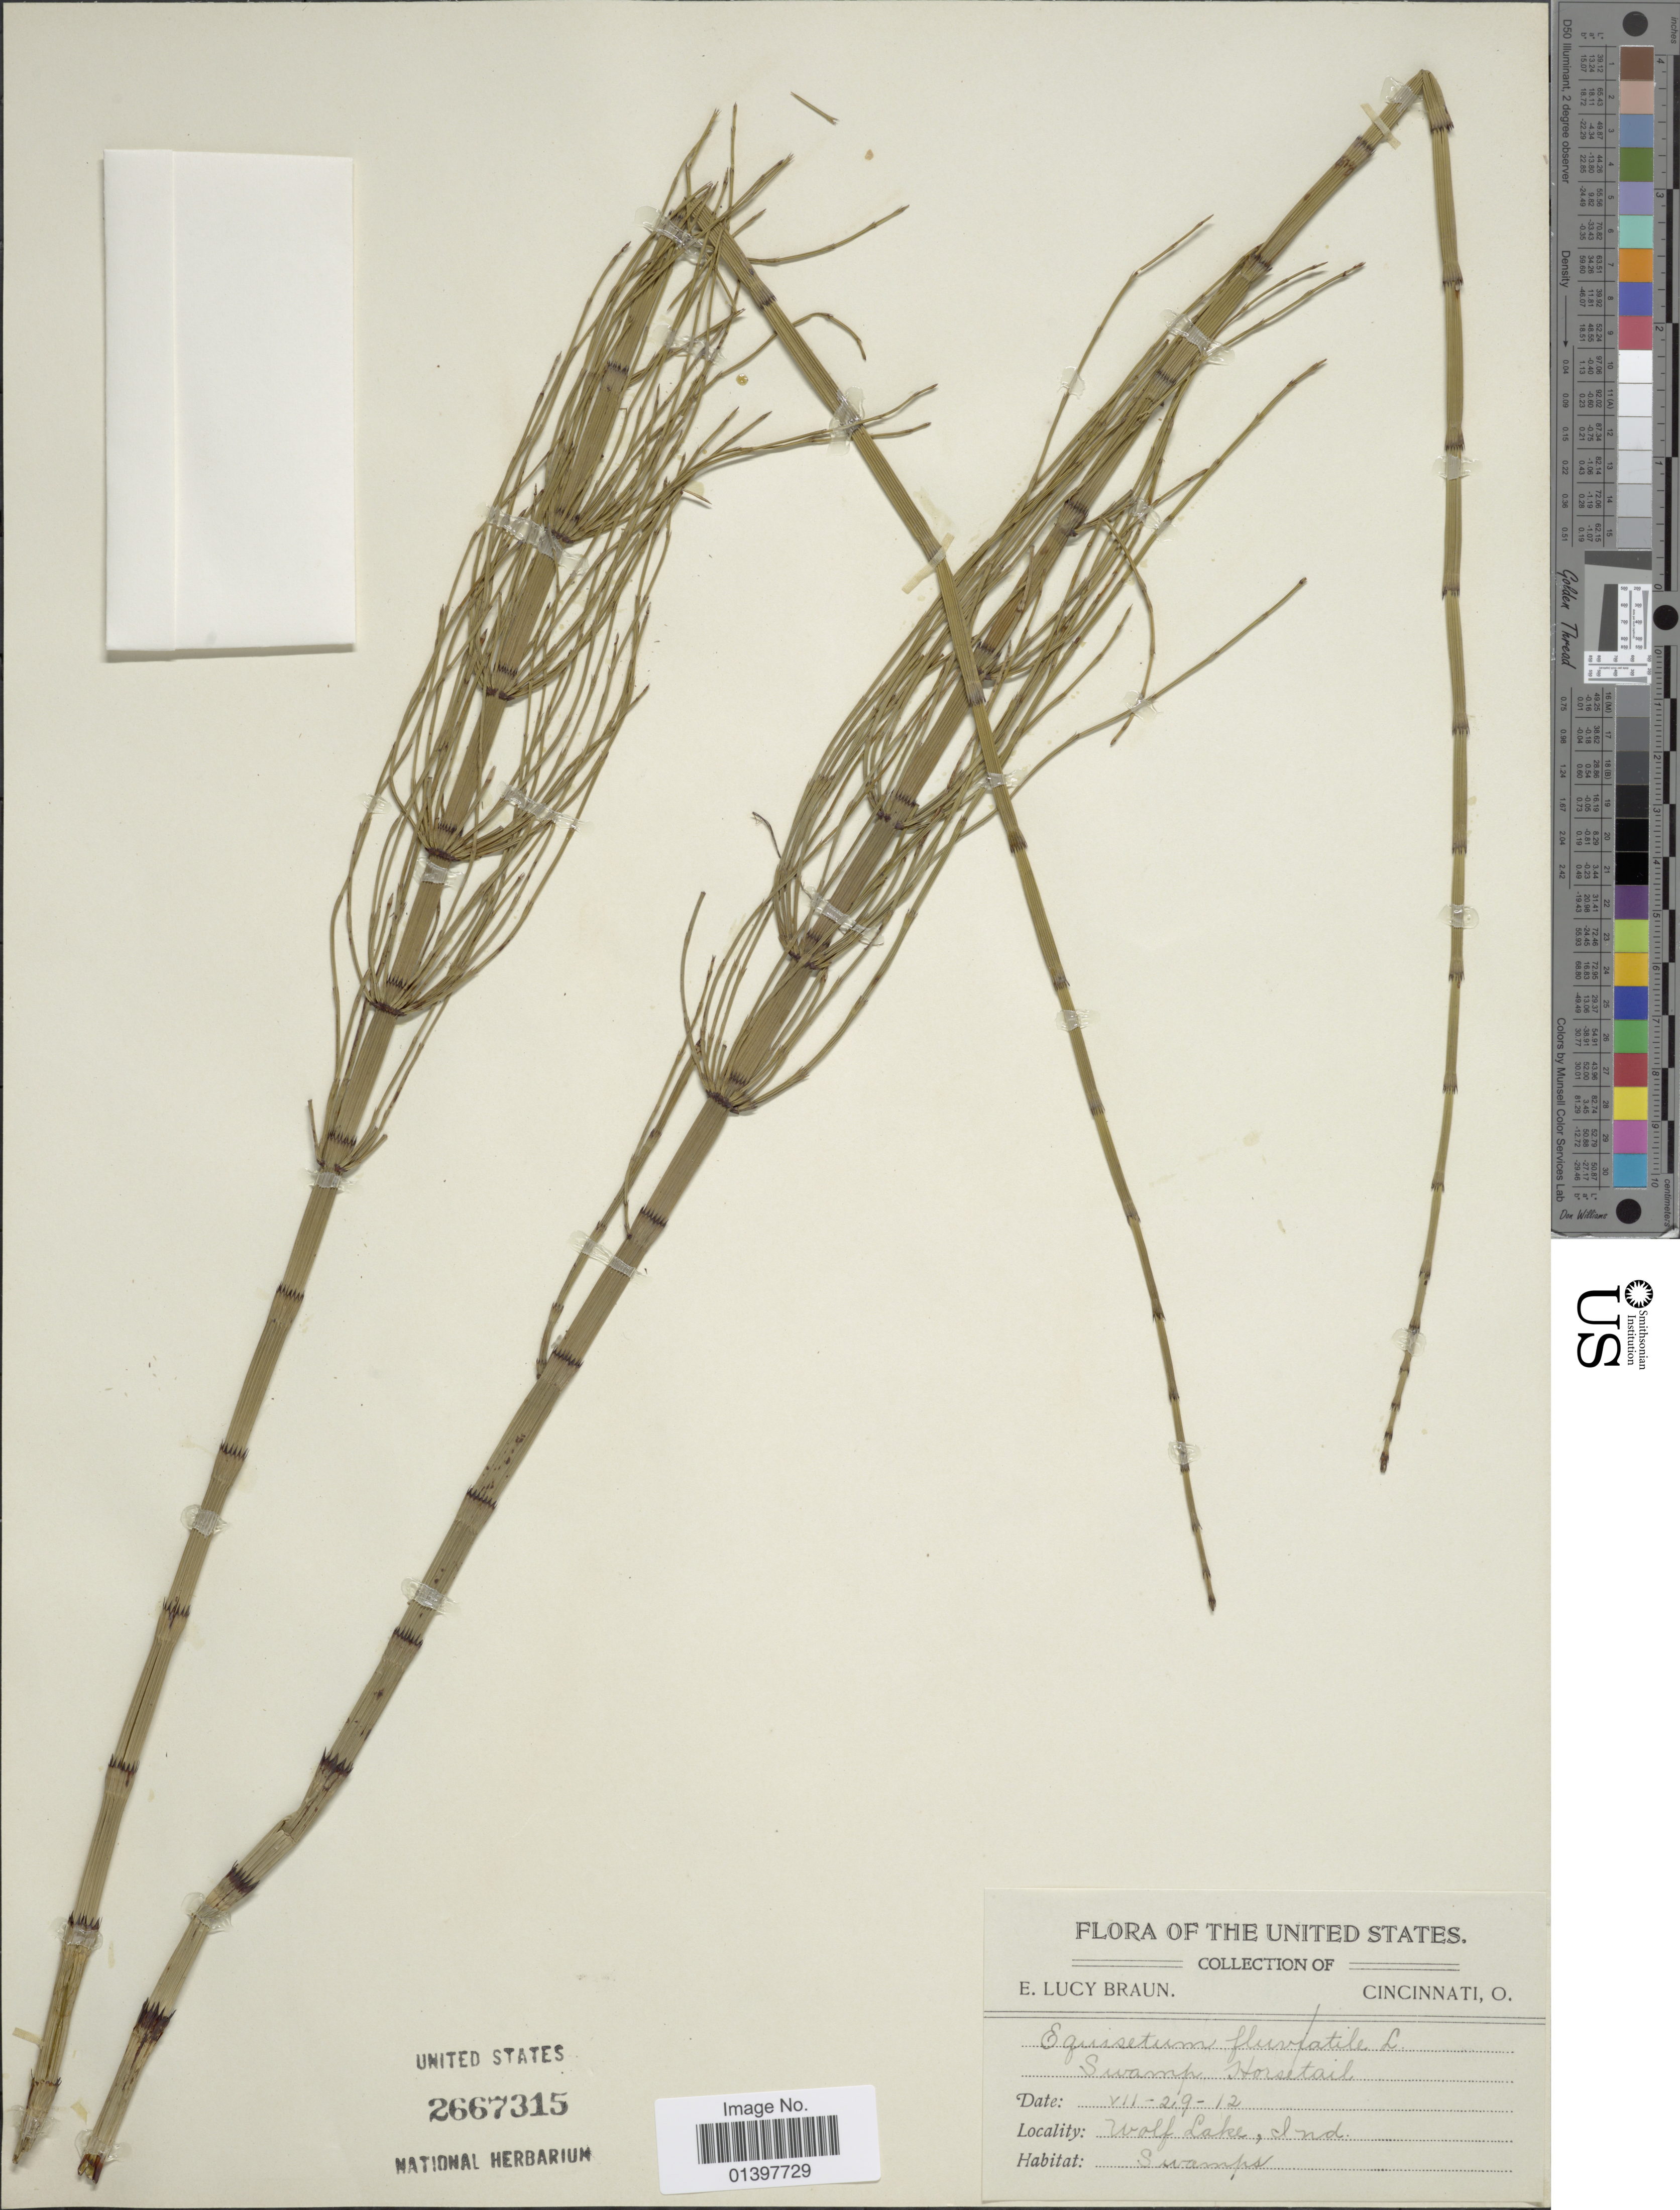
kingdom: Plantae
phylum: Tracheophyta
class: Polypodiopsida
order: Equisetales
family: Equisetaceae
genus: Equisetum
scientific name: Equisetum sp.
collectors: E. L. Braun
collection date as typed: Transcribed d/m/y: 29/7/12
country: United States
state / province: Indiana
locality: Cincinnati, O., Wolf Lake, Ind.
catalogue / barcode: US 2667315